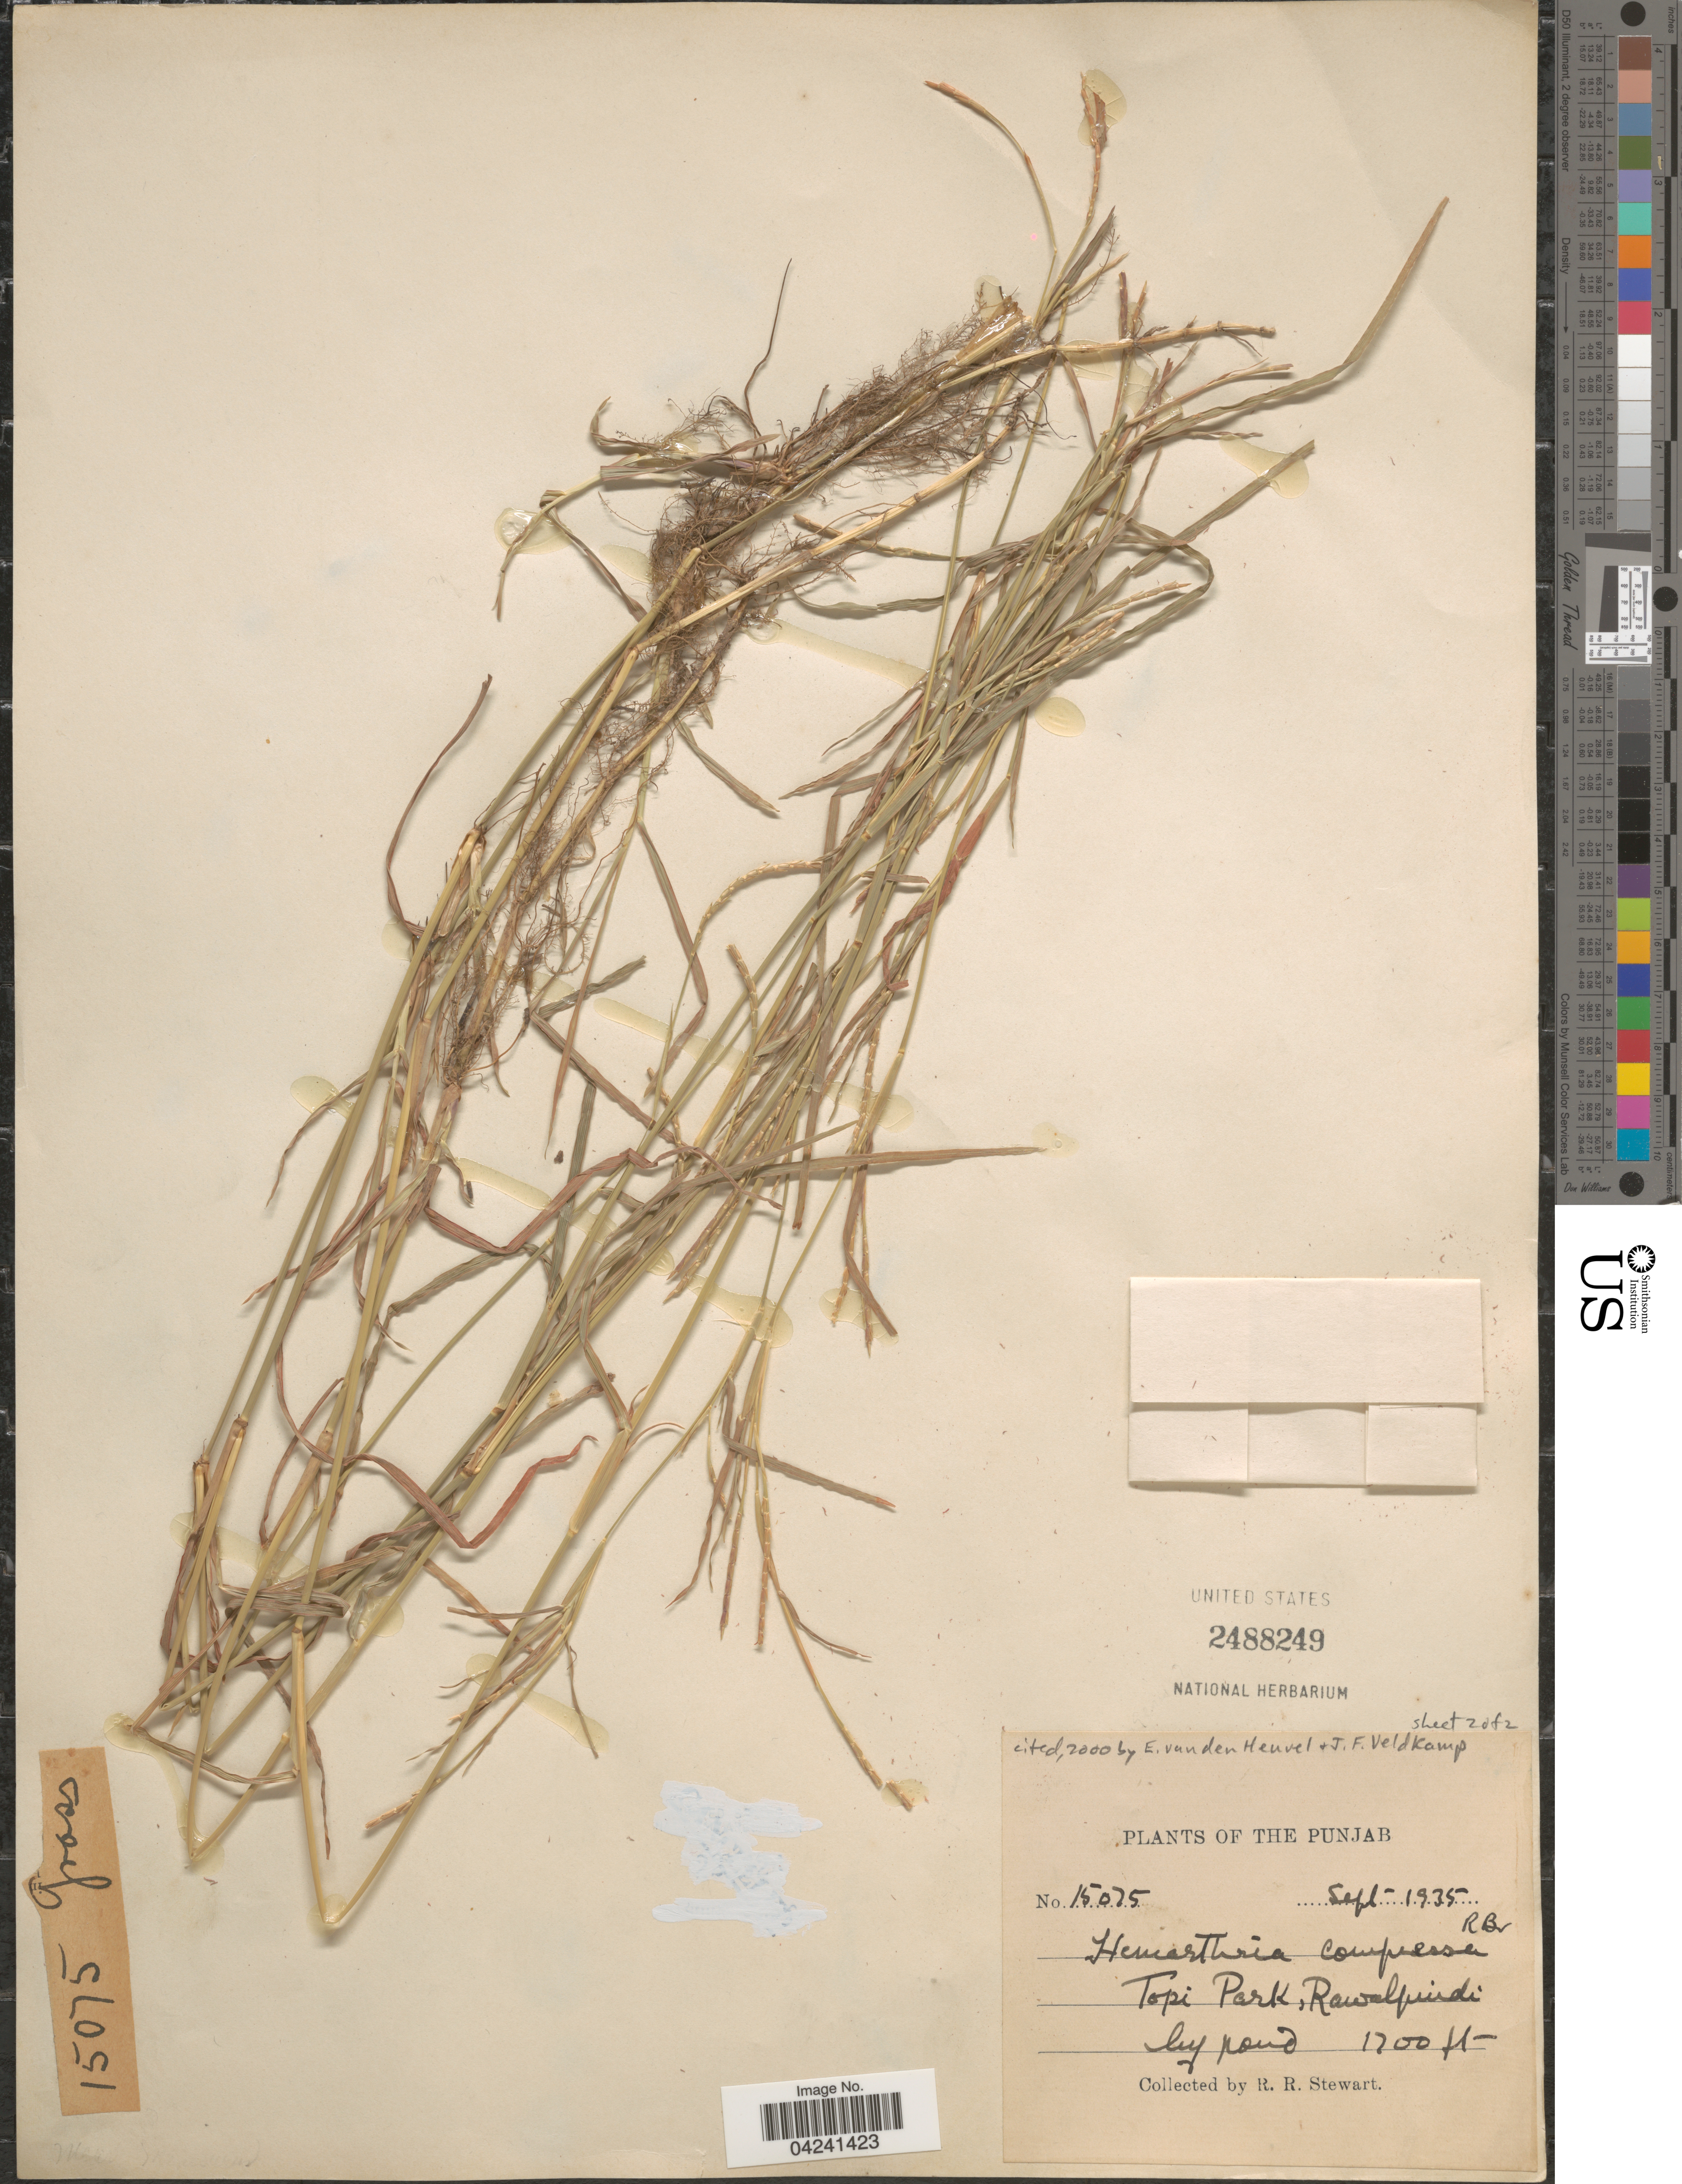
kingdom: Plantae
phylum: Tracheophyta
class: Liliopsida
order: Poales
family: Poaceae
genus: Hemarthria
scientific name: Hemarthria compressa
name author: (L.) R. Br.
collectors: R. Stewart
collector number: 15075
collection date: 1935-09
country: Pakistan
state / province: Punjab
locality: Topi Park, Rawalpindi.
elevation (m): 518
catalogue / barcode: US 2488249